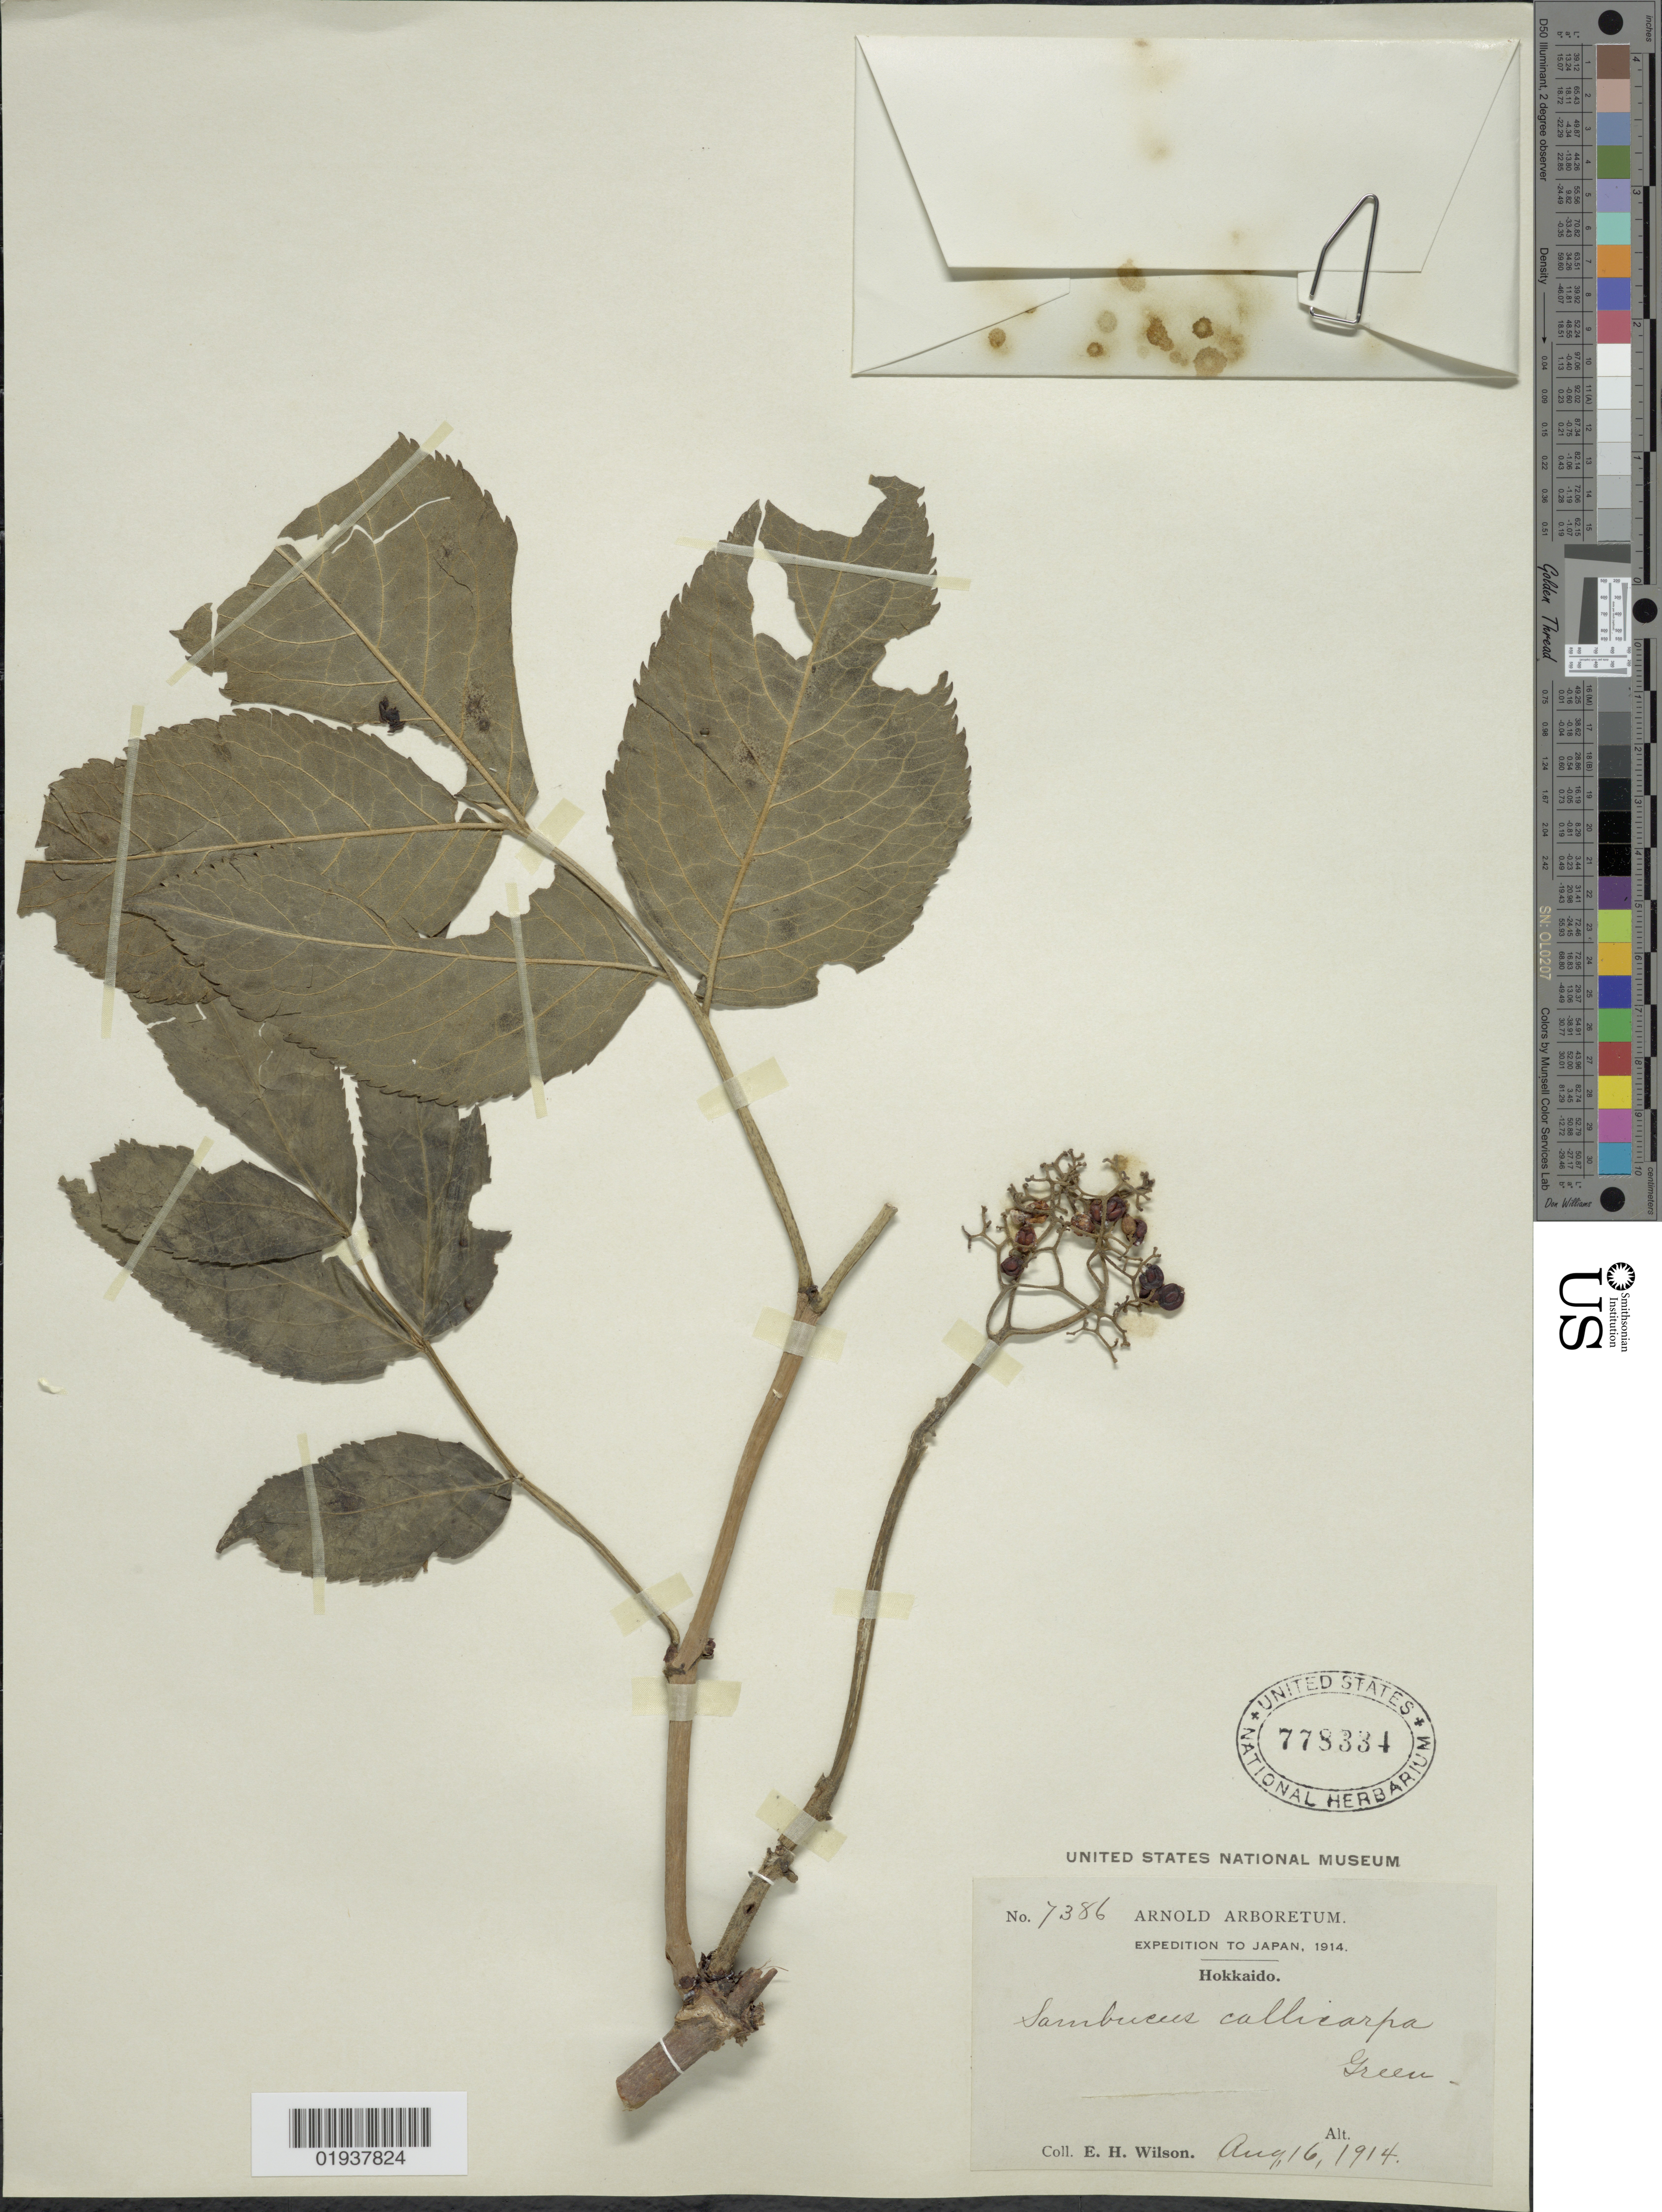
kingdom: Plantae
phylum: Tracheophyta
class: Magnoliopsida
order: Dipsacales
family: Viburnaceae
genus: Sambucus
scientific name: Sambucus callicarpa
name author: Greene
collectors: E. Wilson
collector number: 7386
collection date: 1914-08-16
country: Japan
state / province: Hokkaidō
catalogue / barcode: US 778334